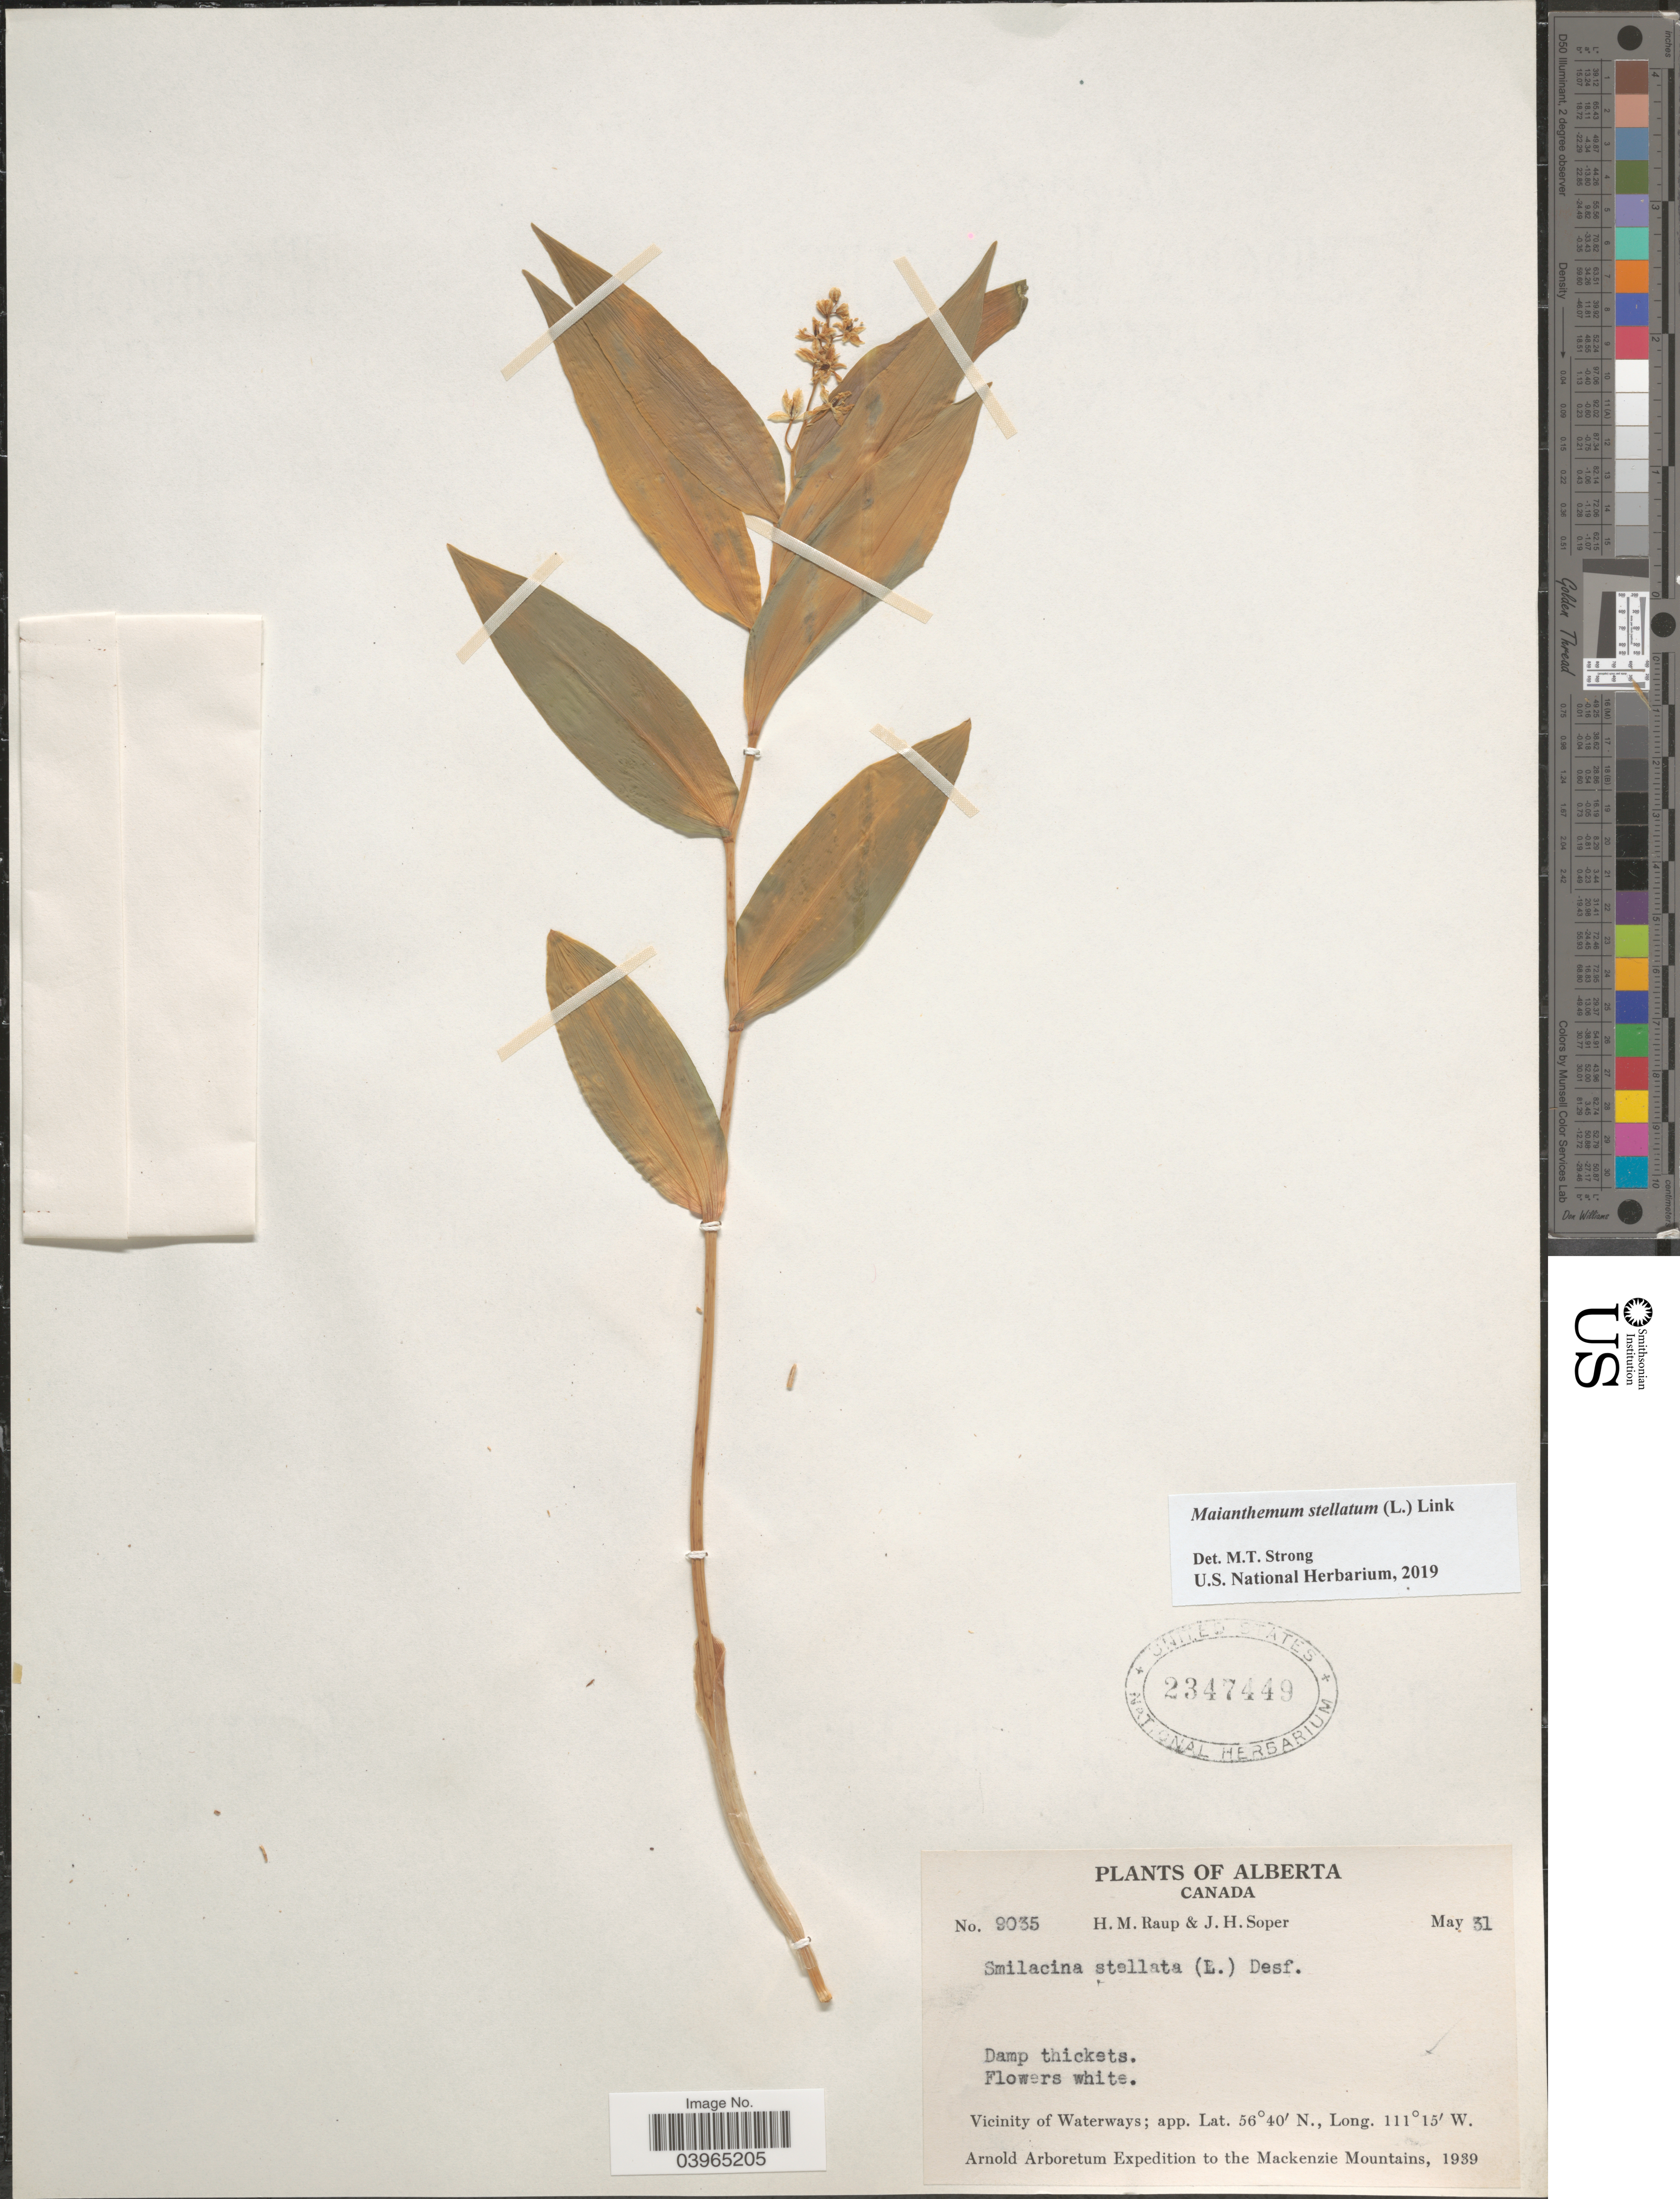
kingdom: Plantae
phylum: Tracheophyta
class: Liliopsida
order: Asparagales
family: Asparagaceae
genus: Maianthemum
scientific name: Maianthemum stellatum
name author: (L.) Link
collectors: H. Raup & J. H. Soper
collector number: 9035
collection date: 1939-05-31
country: Canada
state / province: Alberta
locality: Vicinity of Waterways. Mackenzie Mountains.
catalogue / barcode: US 2347449